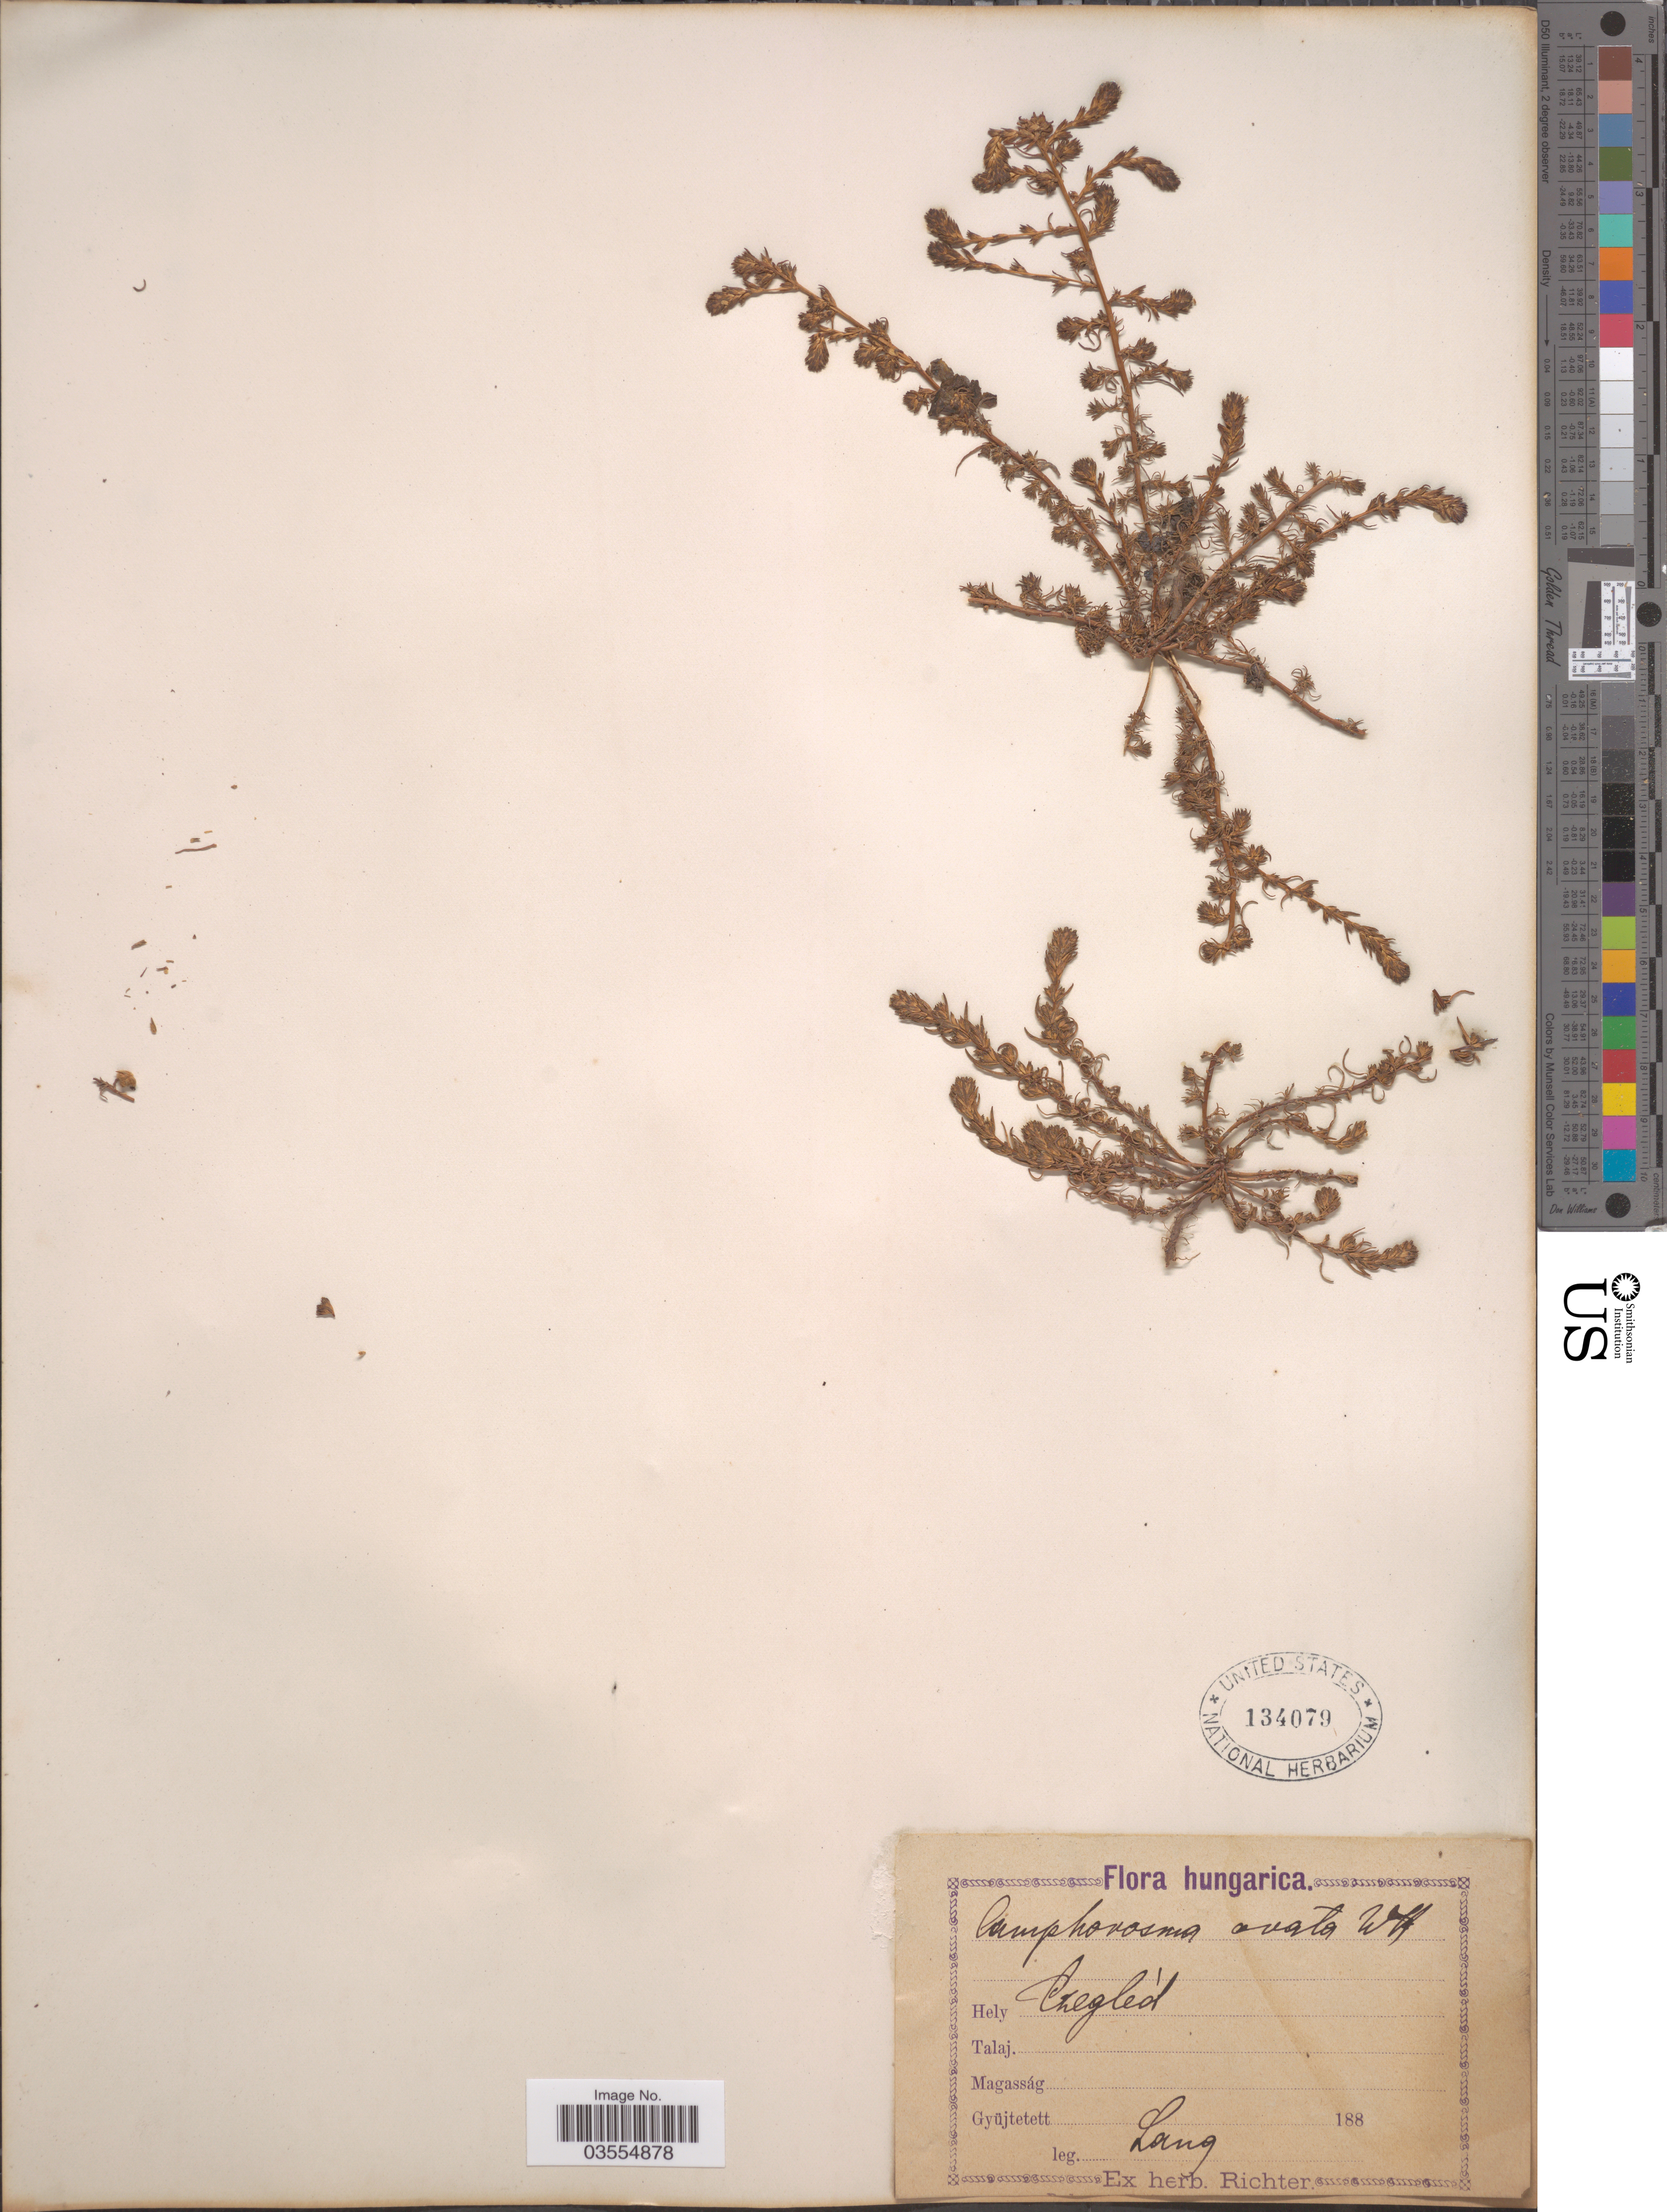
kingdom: Plantae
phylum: Tracheophyta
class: Magnoliopsida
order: Caryophyllales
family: Amaranthaceae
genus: Camphorosma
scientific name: Camphorosma ovata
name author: Waldst. & Kit.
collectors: -- Lang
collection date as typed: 188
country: Hungary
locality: Czegled.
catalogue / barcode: US 134079